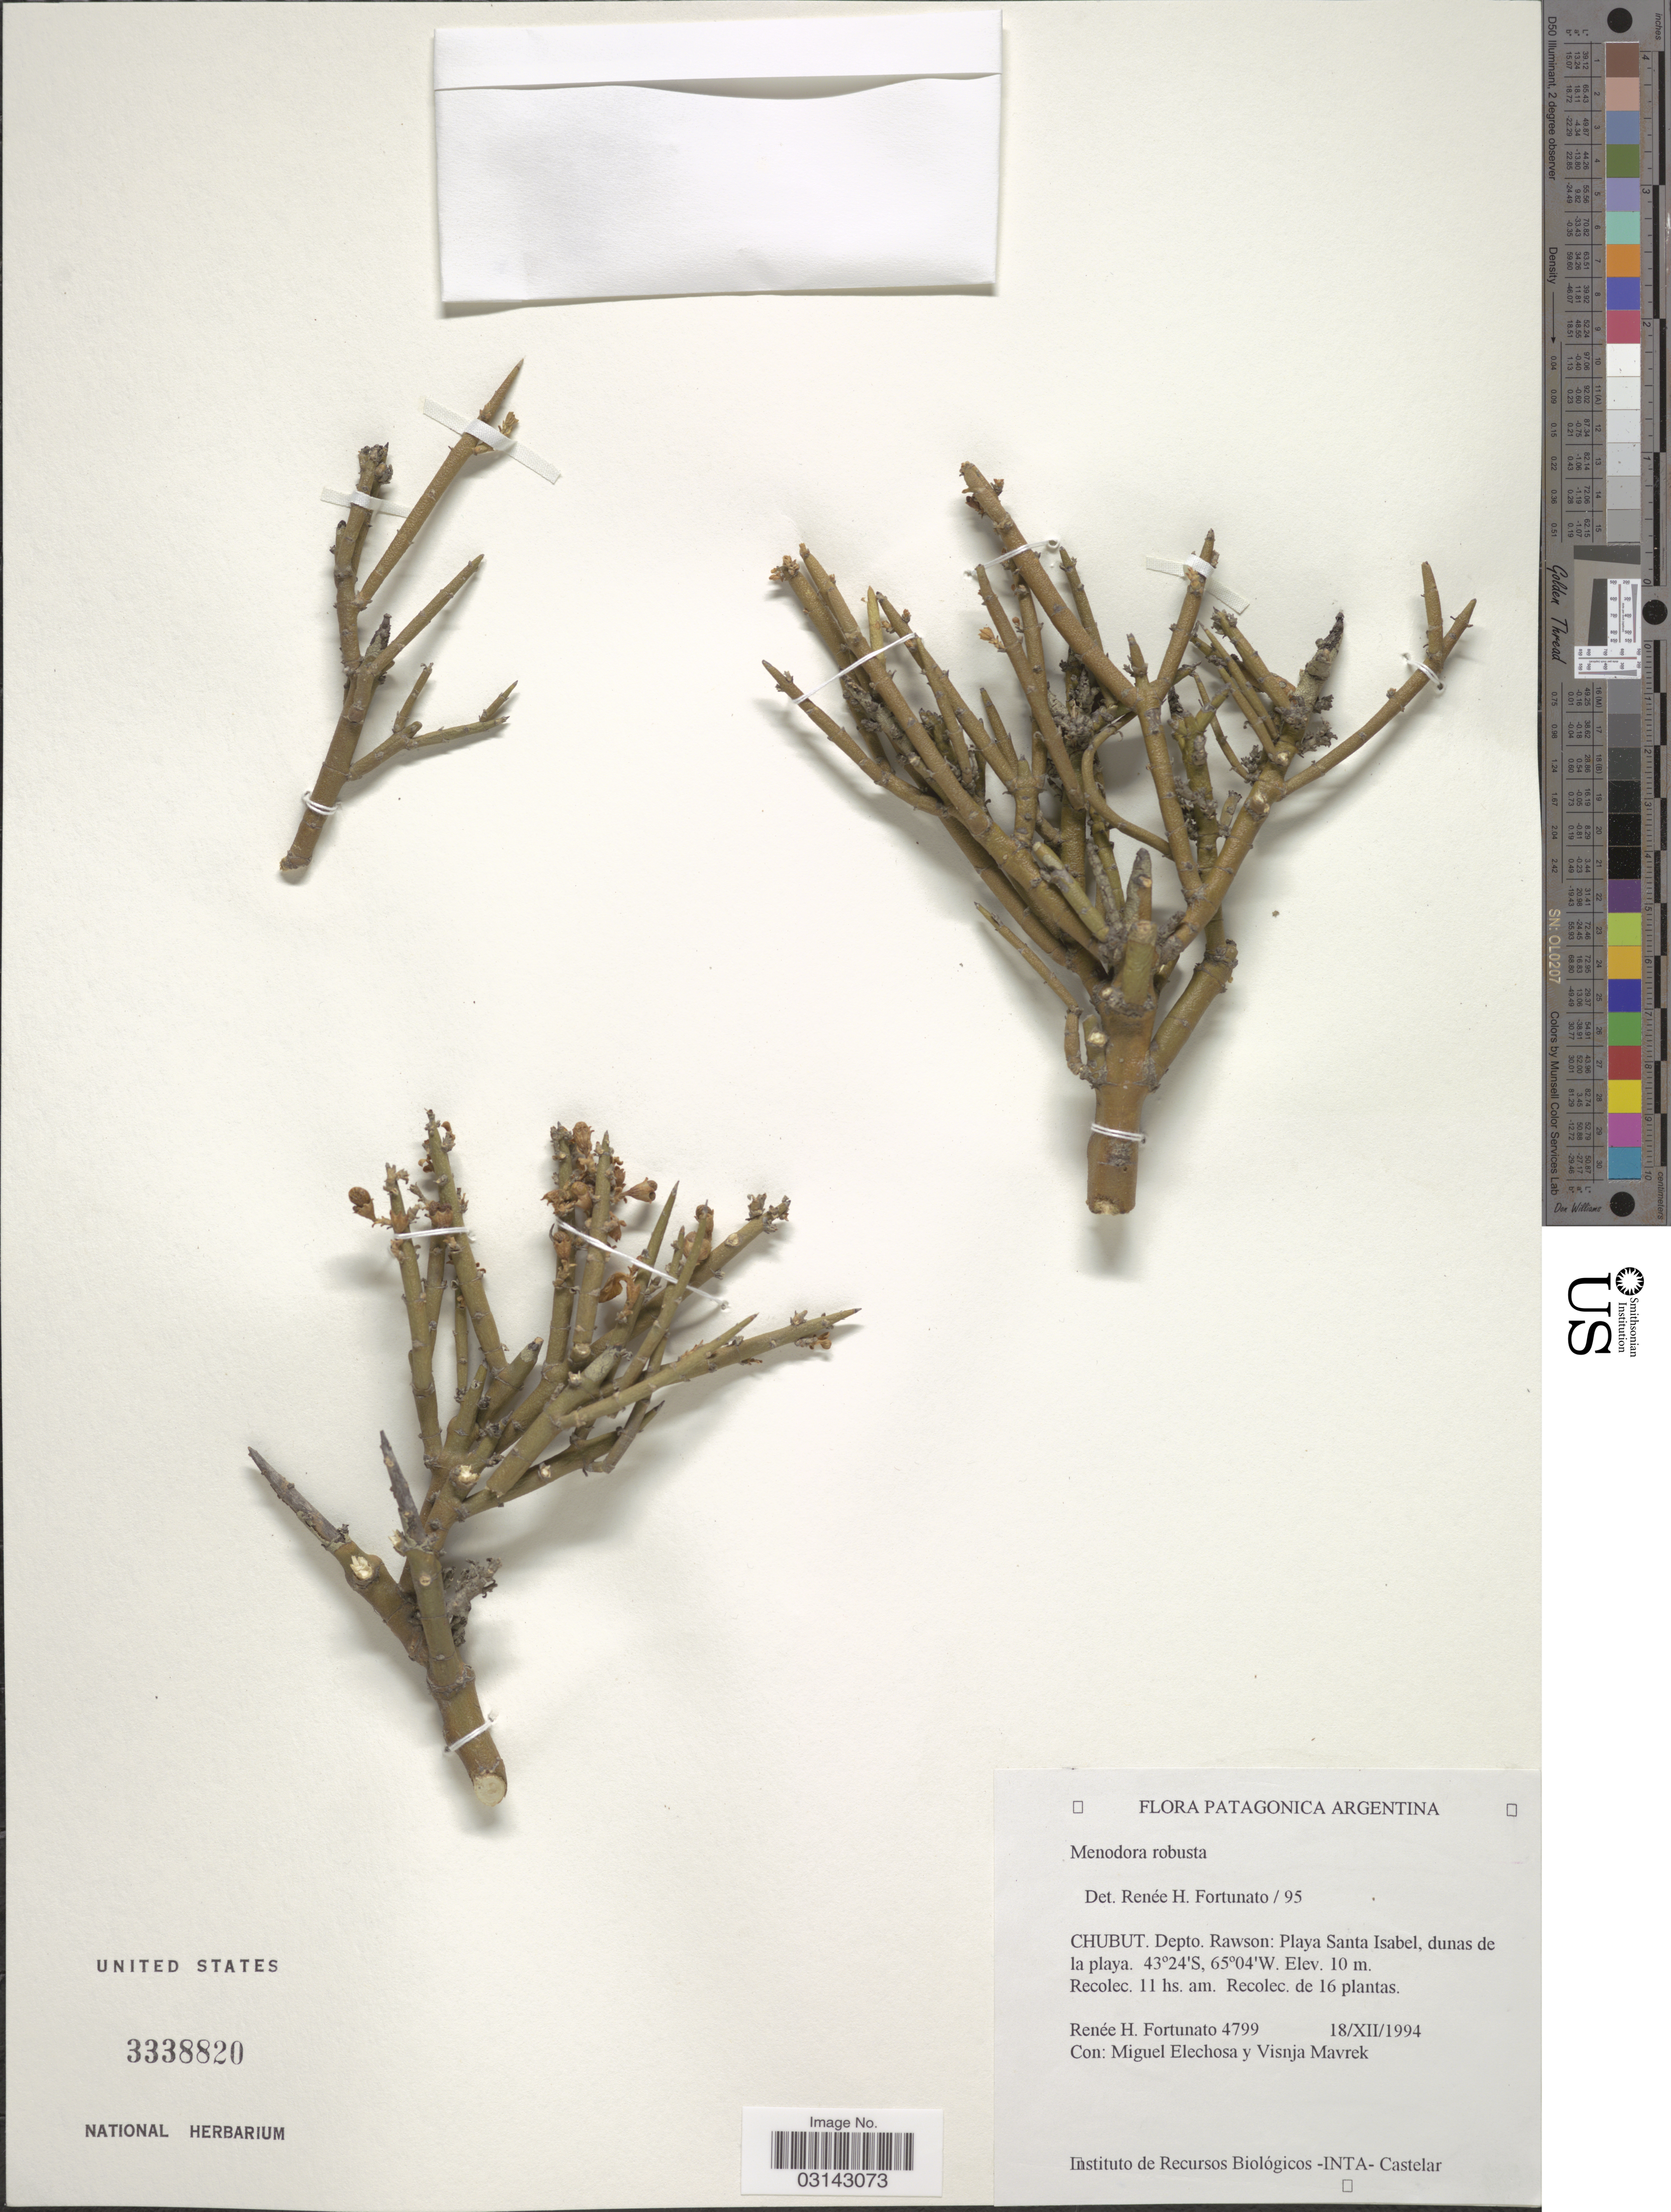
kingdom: Plantae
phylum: Tracheophyta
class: Magnoliopsida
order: Lamiales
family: Oleaceae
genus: Menodora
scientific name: Menodora robusta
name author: (Benth.) A. Gray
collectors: R. H. Fortunato, M. Elechosa & V. Mavrek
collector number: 4799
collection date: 1994-12-18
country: Argentina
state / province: Chubut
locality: Depto. Rawson: Playa Santa Isabel, dunas de la playa.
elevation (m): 10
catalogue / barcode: US 3338820